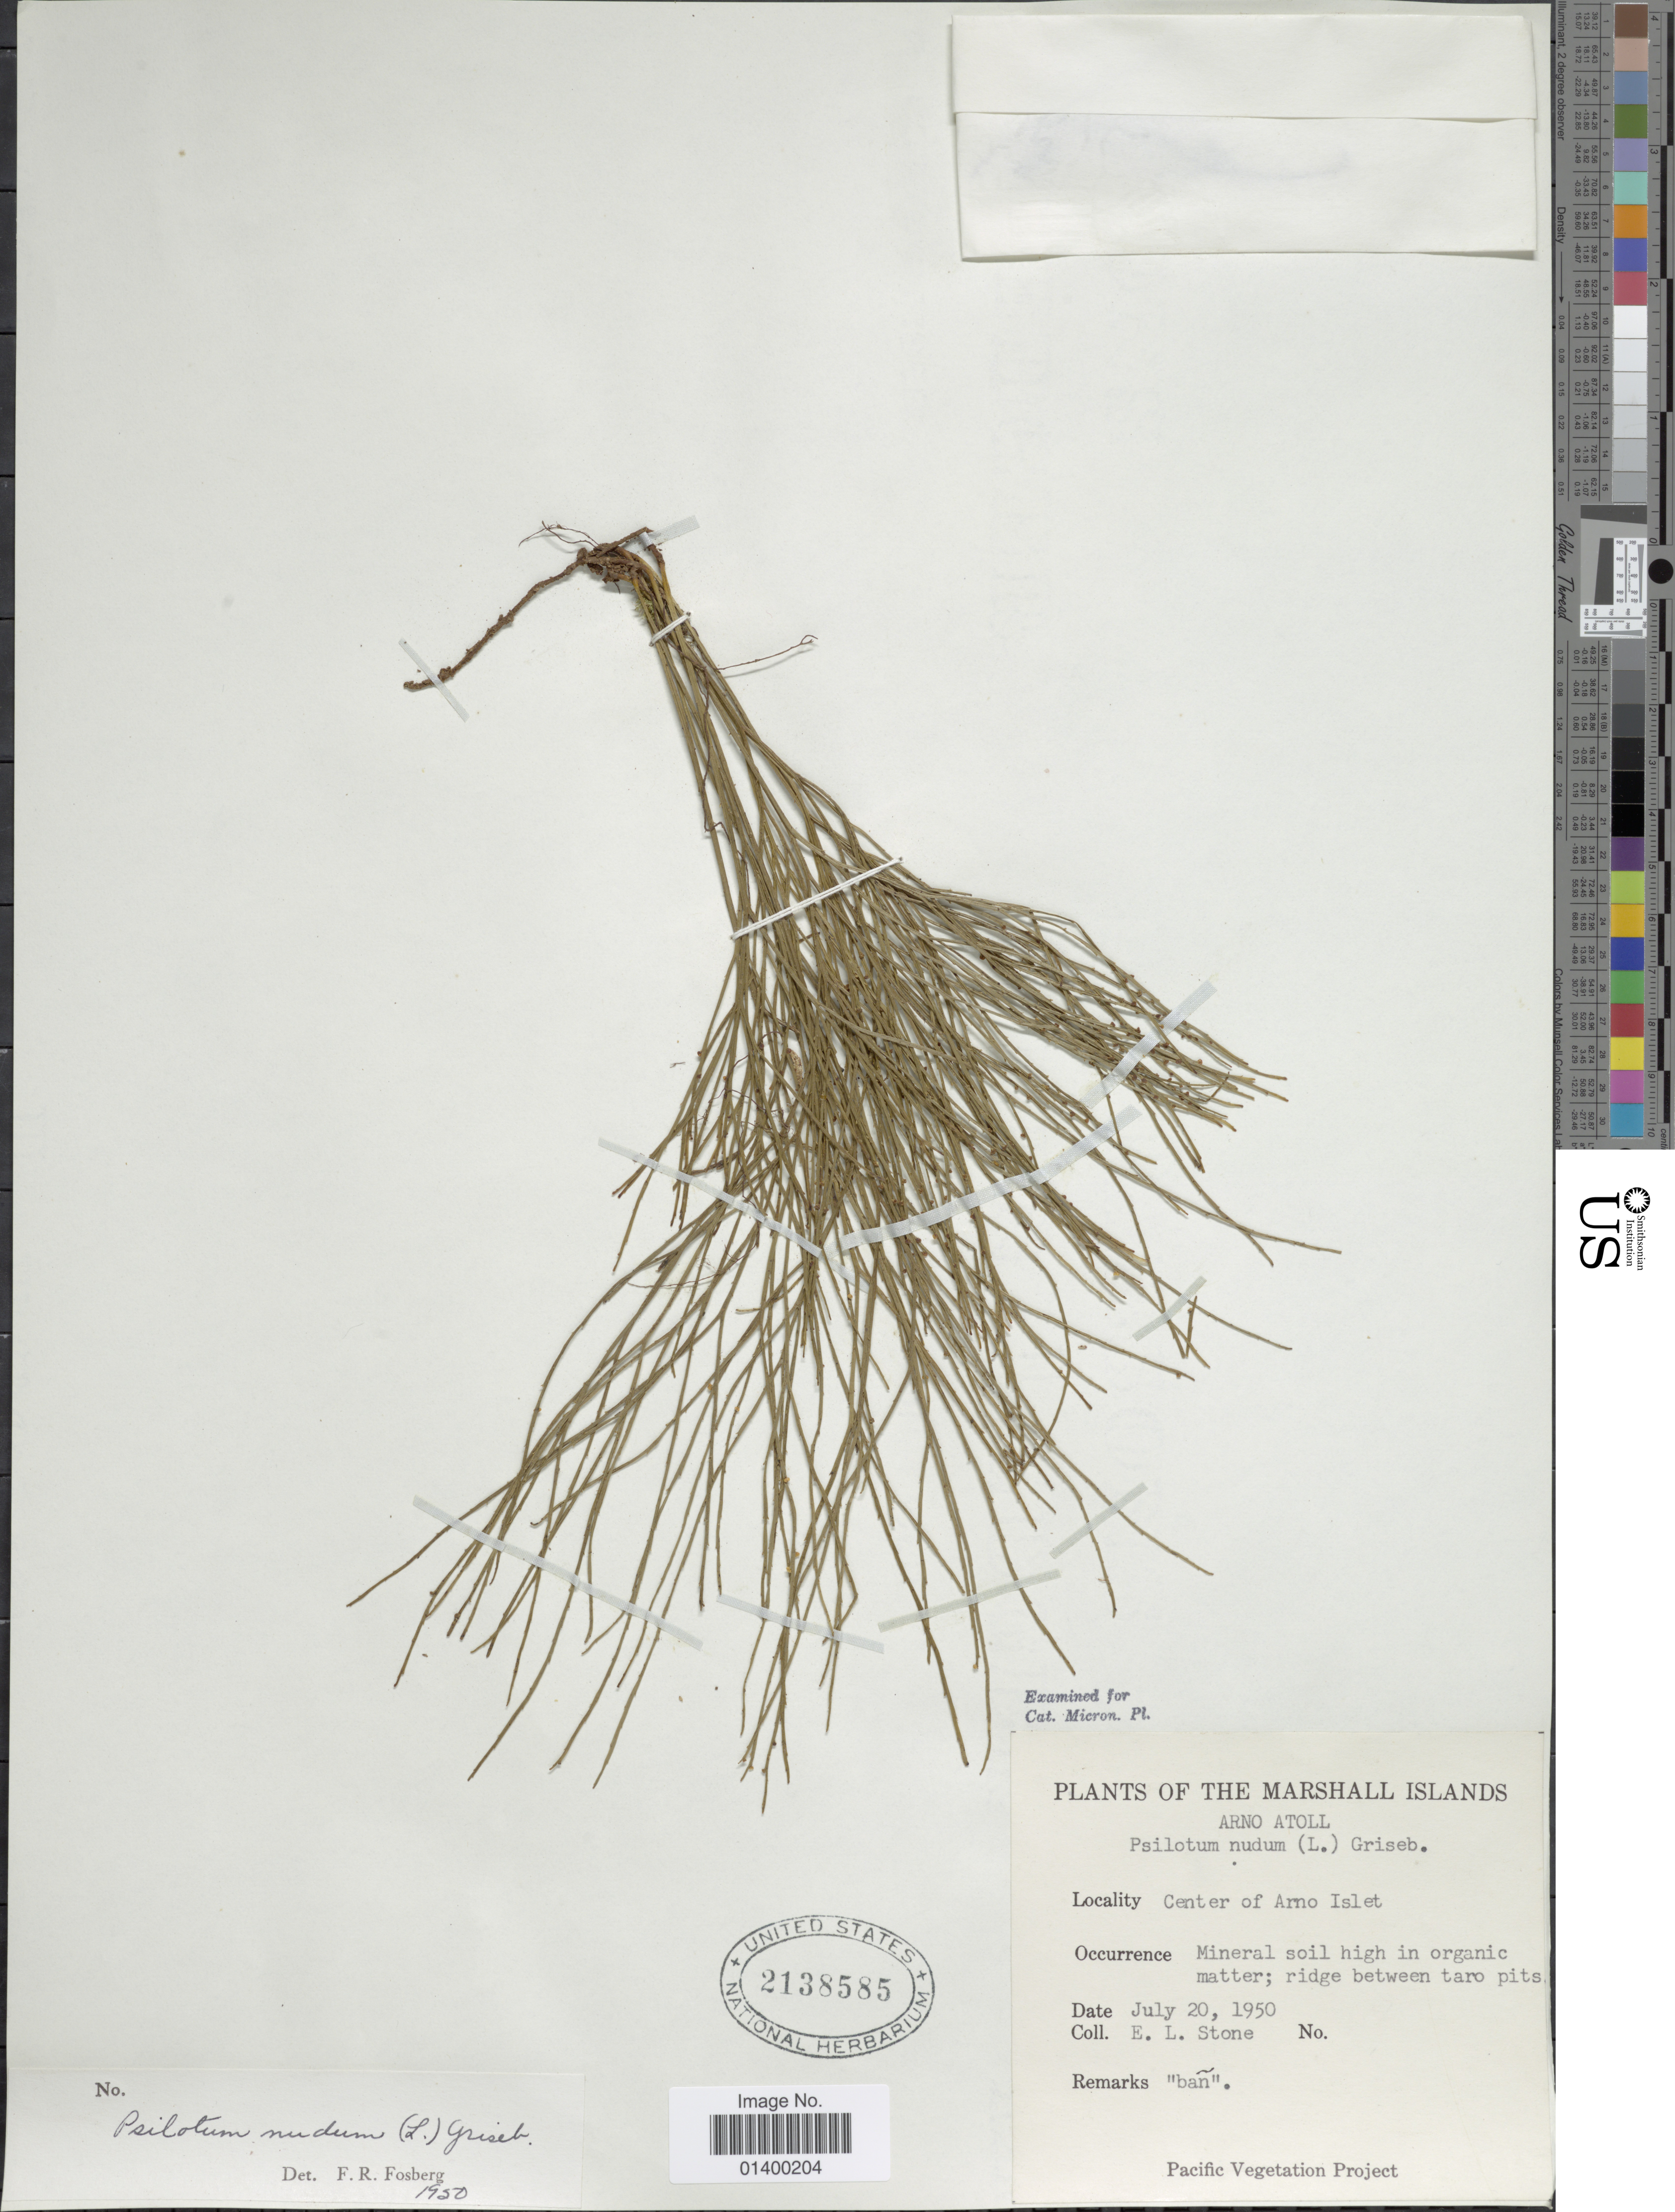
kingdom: Plantae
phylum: Tracheophyta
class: Polypodiopsida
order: Psilotales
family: Psilotaceae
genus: Psilotum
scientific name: Psilotum nudum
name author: (L.) P. Beauv.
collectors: E. L. Stone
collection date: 1950-07-20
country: Marshall Islands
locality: Arno Atoll, Center of Arno Islet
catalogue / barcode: US 2138585